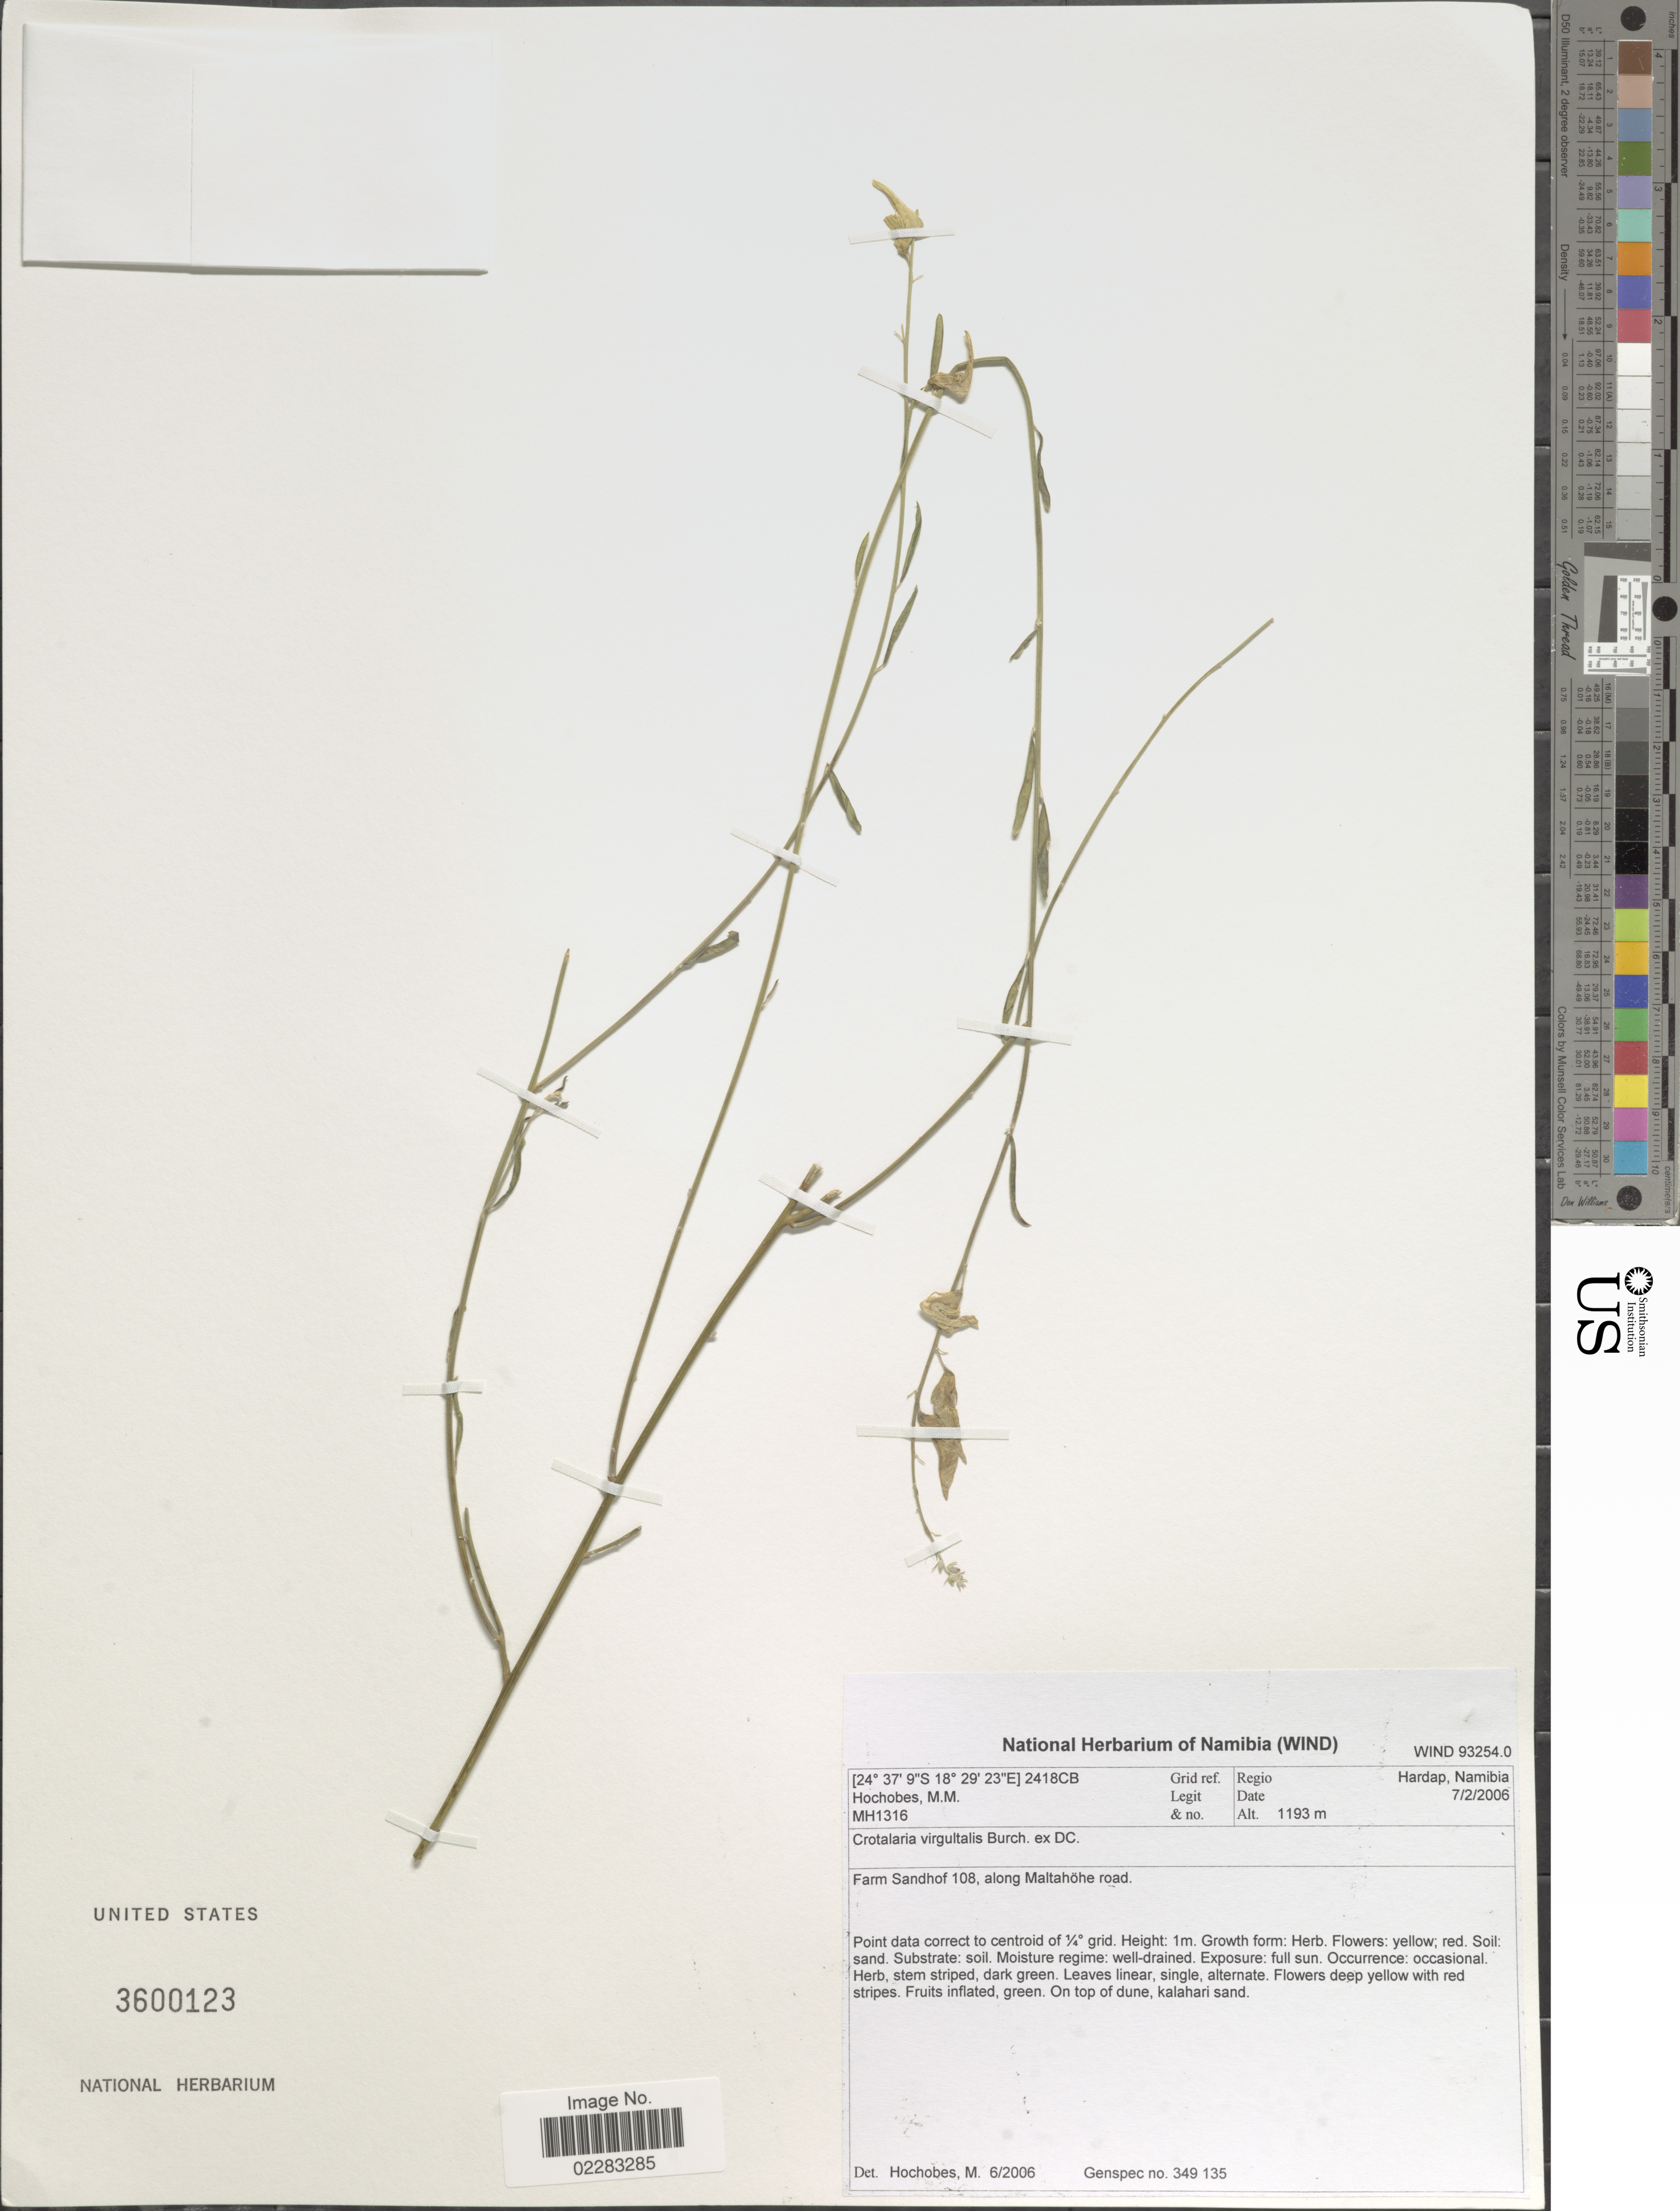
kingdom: Plantae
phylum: Tracheophyta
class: Magnoliopsida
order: Fabales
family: Fabaceae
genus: Crotalaria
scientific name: Crotalaria virgultalis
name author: Burch. ex DC.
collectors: M. Hochobes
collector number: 1316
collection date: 2006-02-07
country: Namibia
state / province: Hardap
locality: Farm Sandhof 108, along Maltahöhe road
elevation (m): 1193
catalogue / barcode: US 3600123